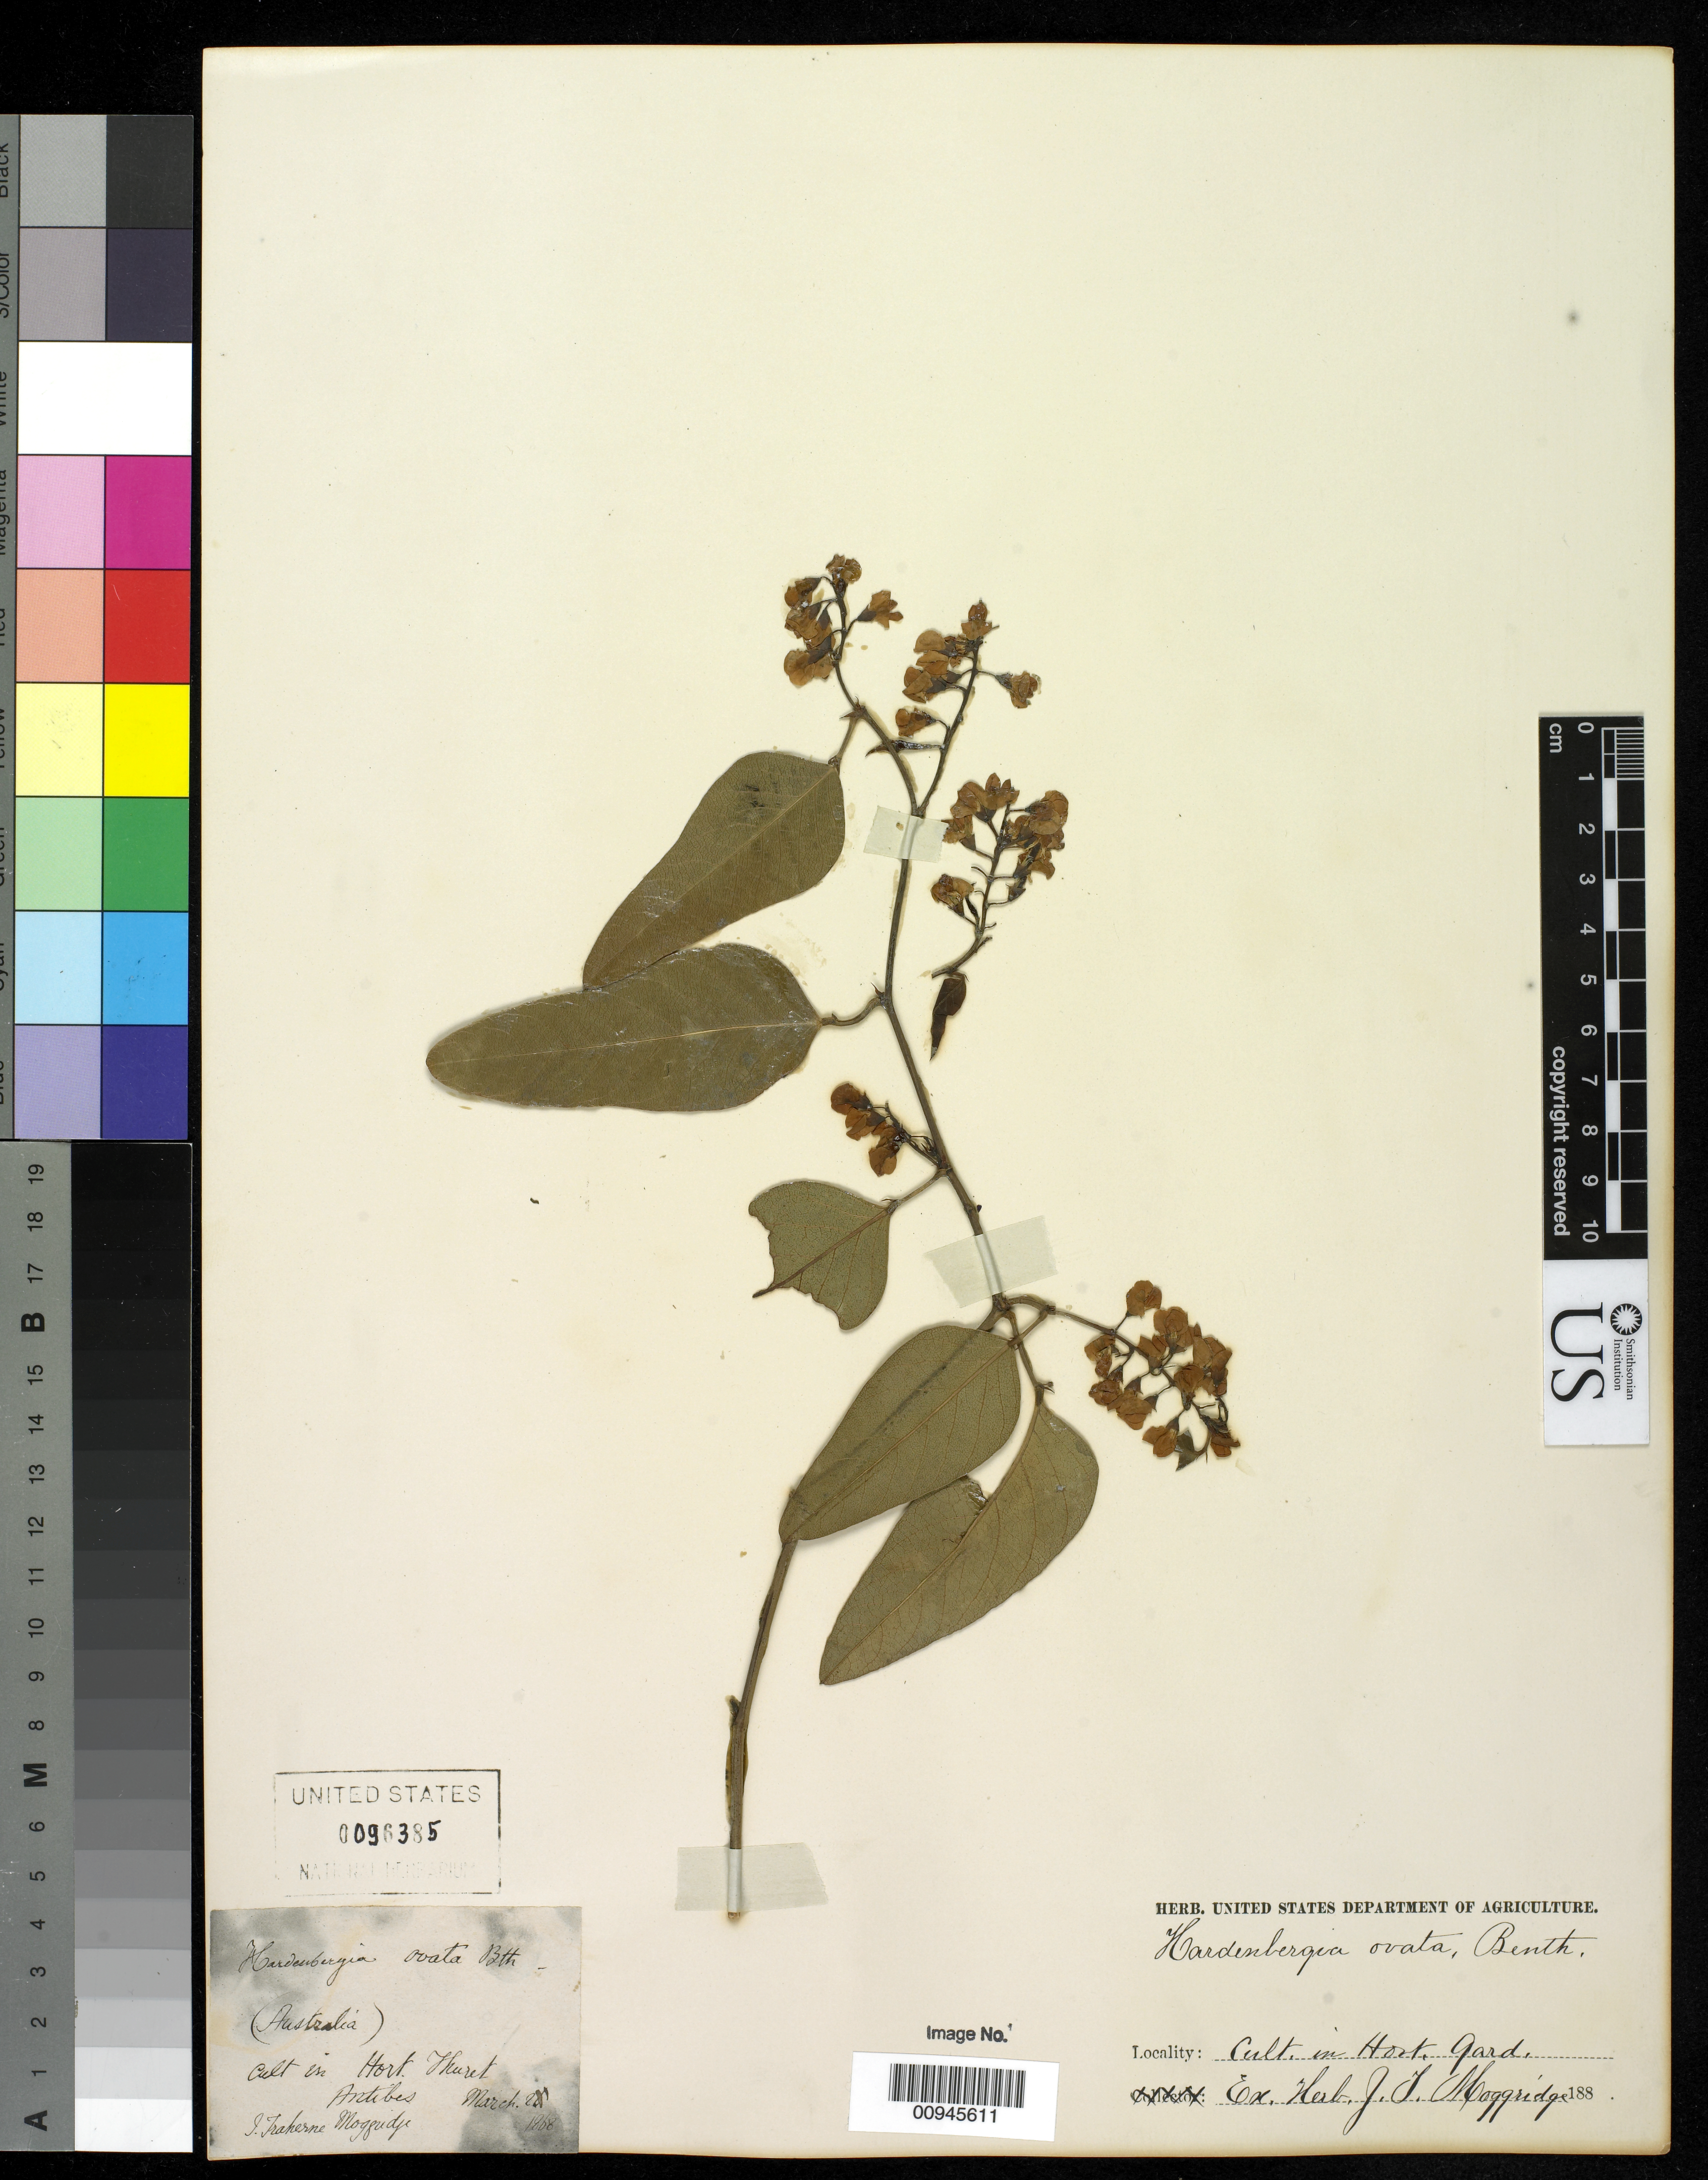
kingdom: Plantae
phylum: Tracheophyta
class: Magnoliopsida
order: Fabales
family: Fabaceae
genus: Kennedia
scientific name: Kennedia ovata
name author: Sims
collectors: J. T. Moggridge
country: Australia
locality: Origin of species is Australia, cultivated in France Hort. Thuret, Antibes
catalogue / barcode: US 96385